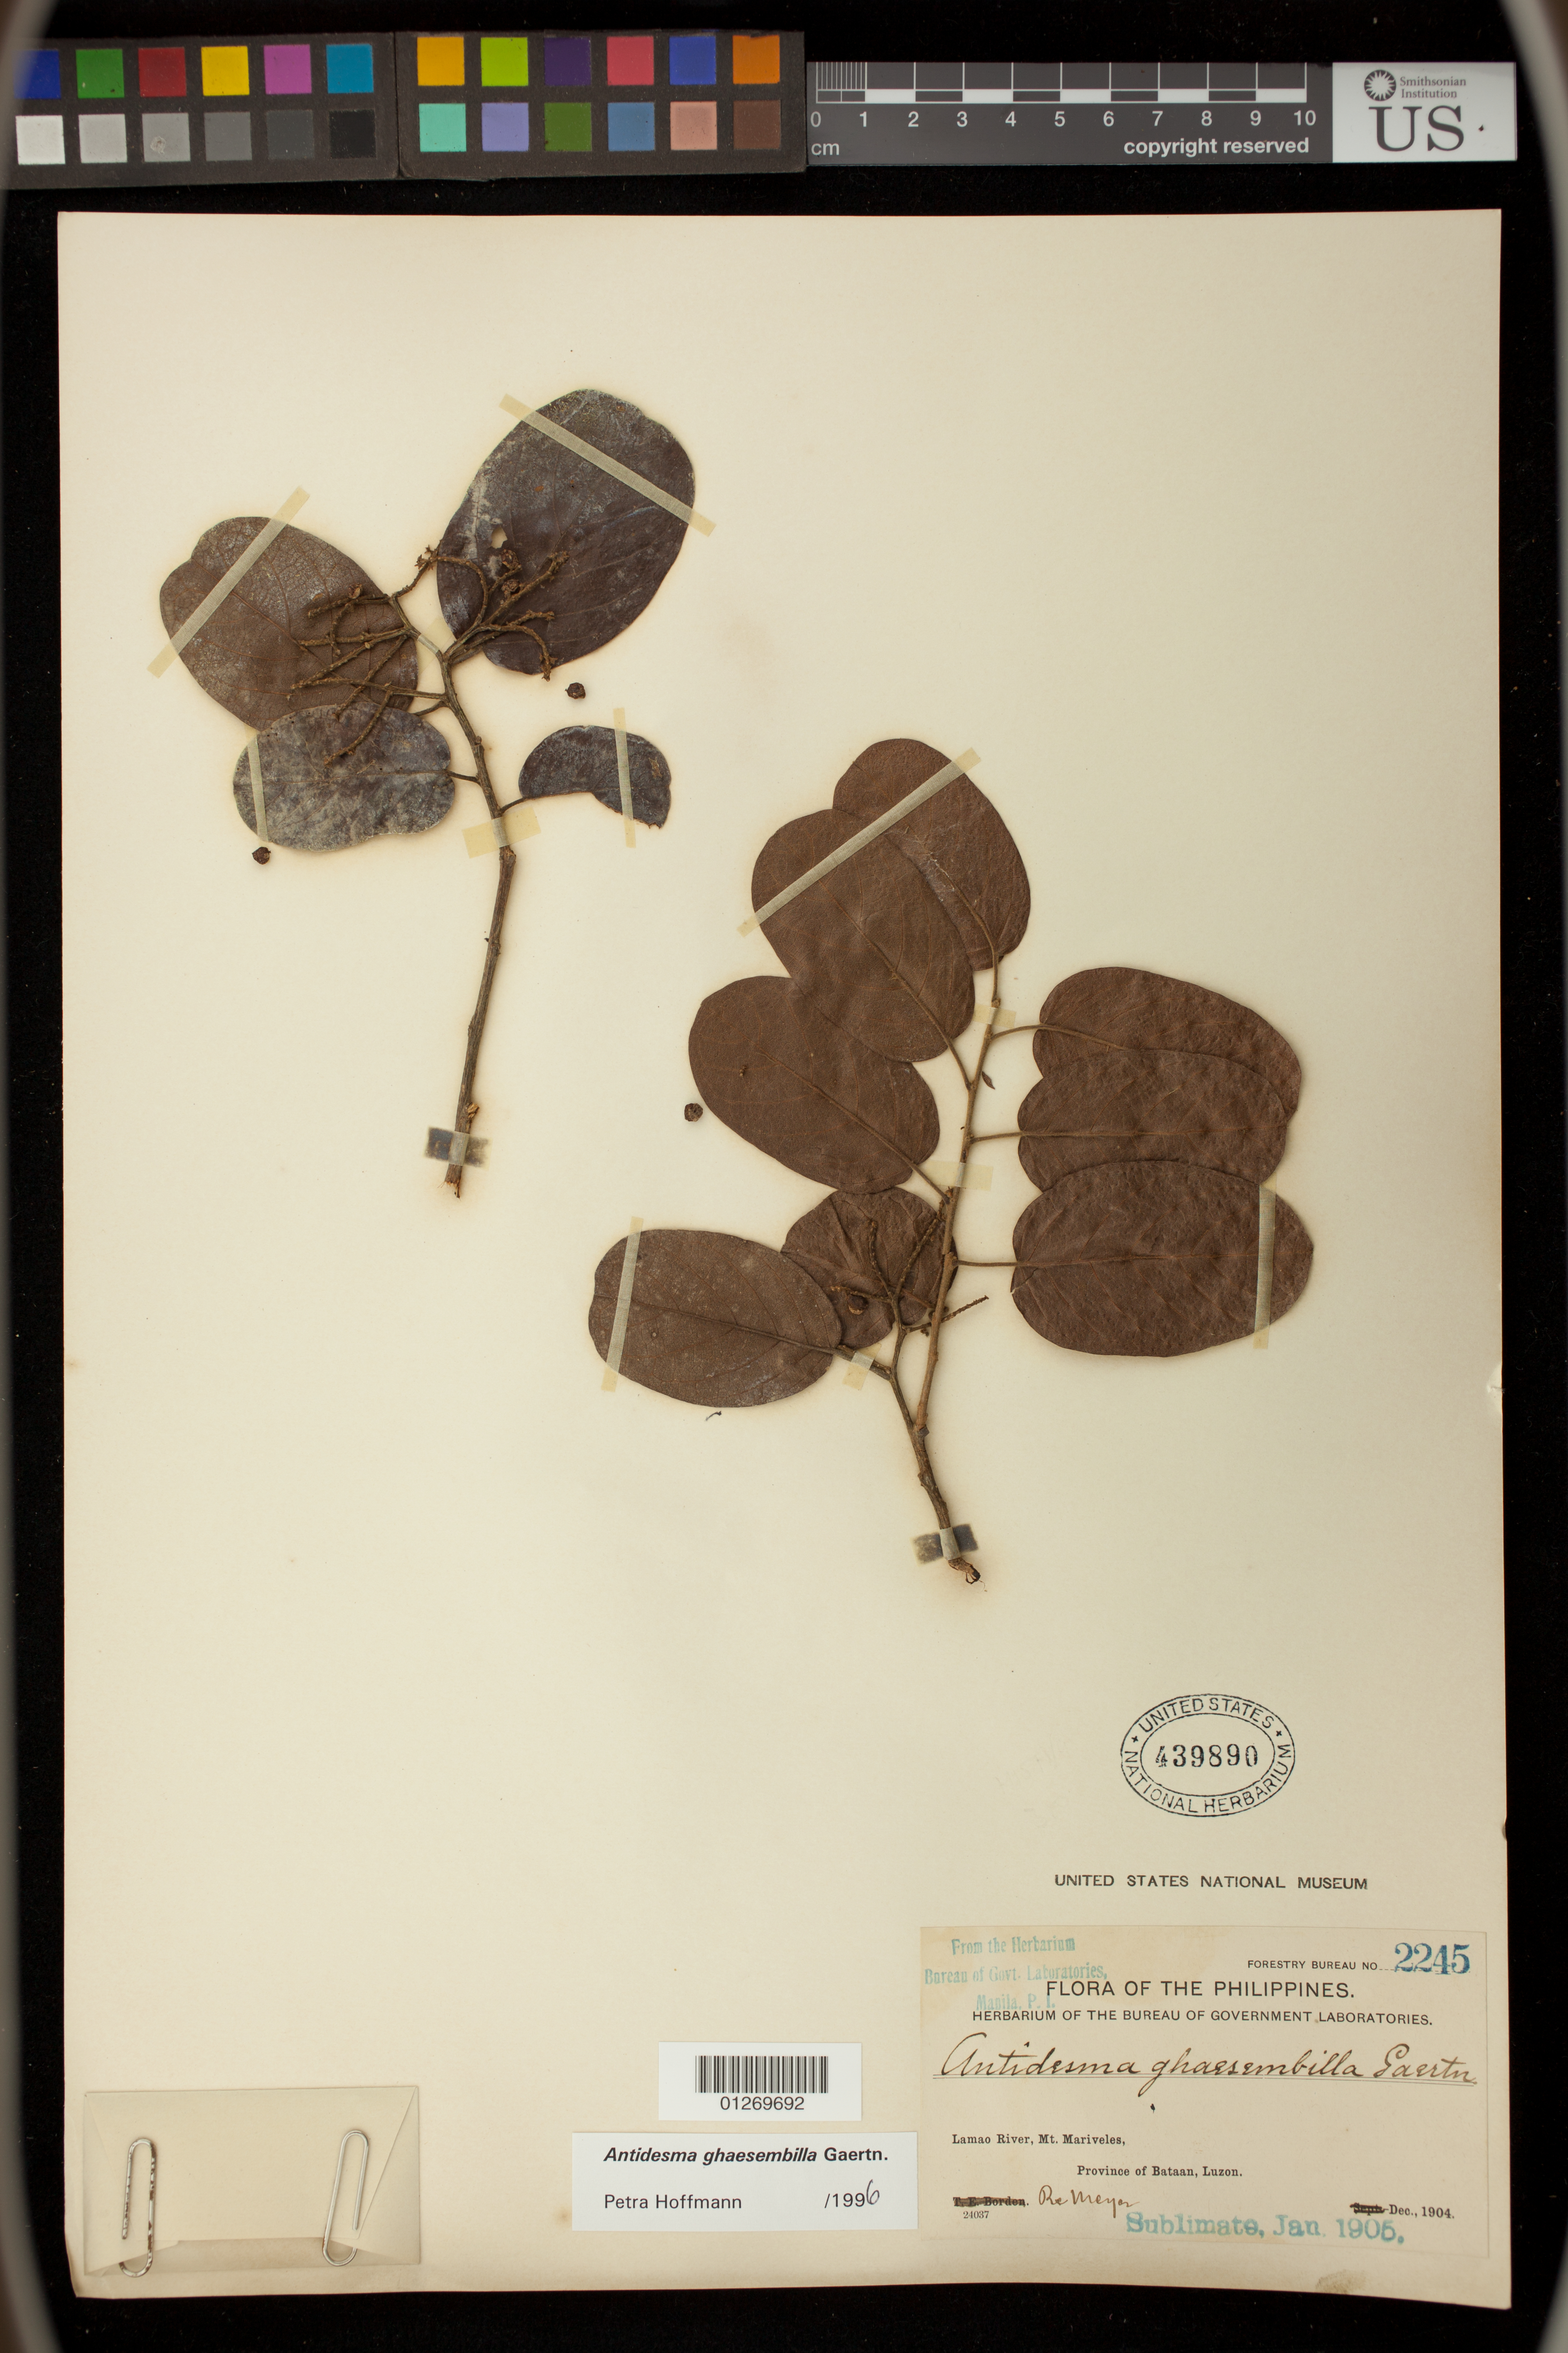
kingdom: Plantae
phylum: Tracheophyta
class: Magnoliopsida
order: Malpighiales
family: Phyllanthaceae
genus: Antidesma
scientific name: Antidesma ghaesembilla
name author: Gaertn.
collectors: R. Meyer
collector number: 2245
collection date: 1904-12-01/1904-12-31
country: Philippines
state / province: Central Luzon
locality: Lamao River, Mt. Mariveles, Province of Bataan, Luzon.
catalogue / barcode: US 439890